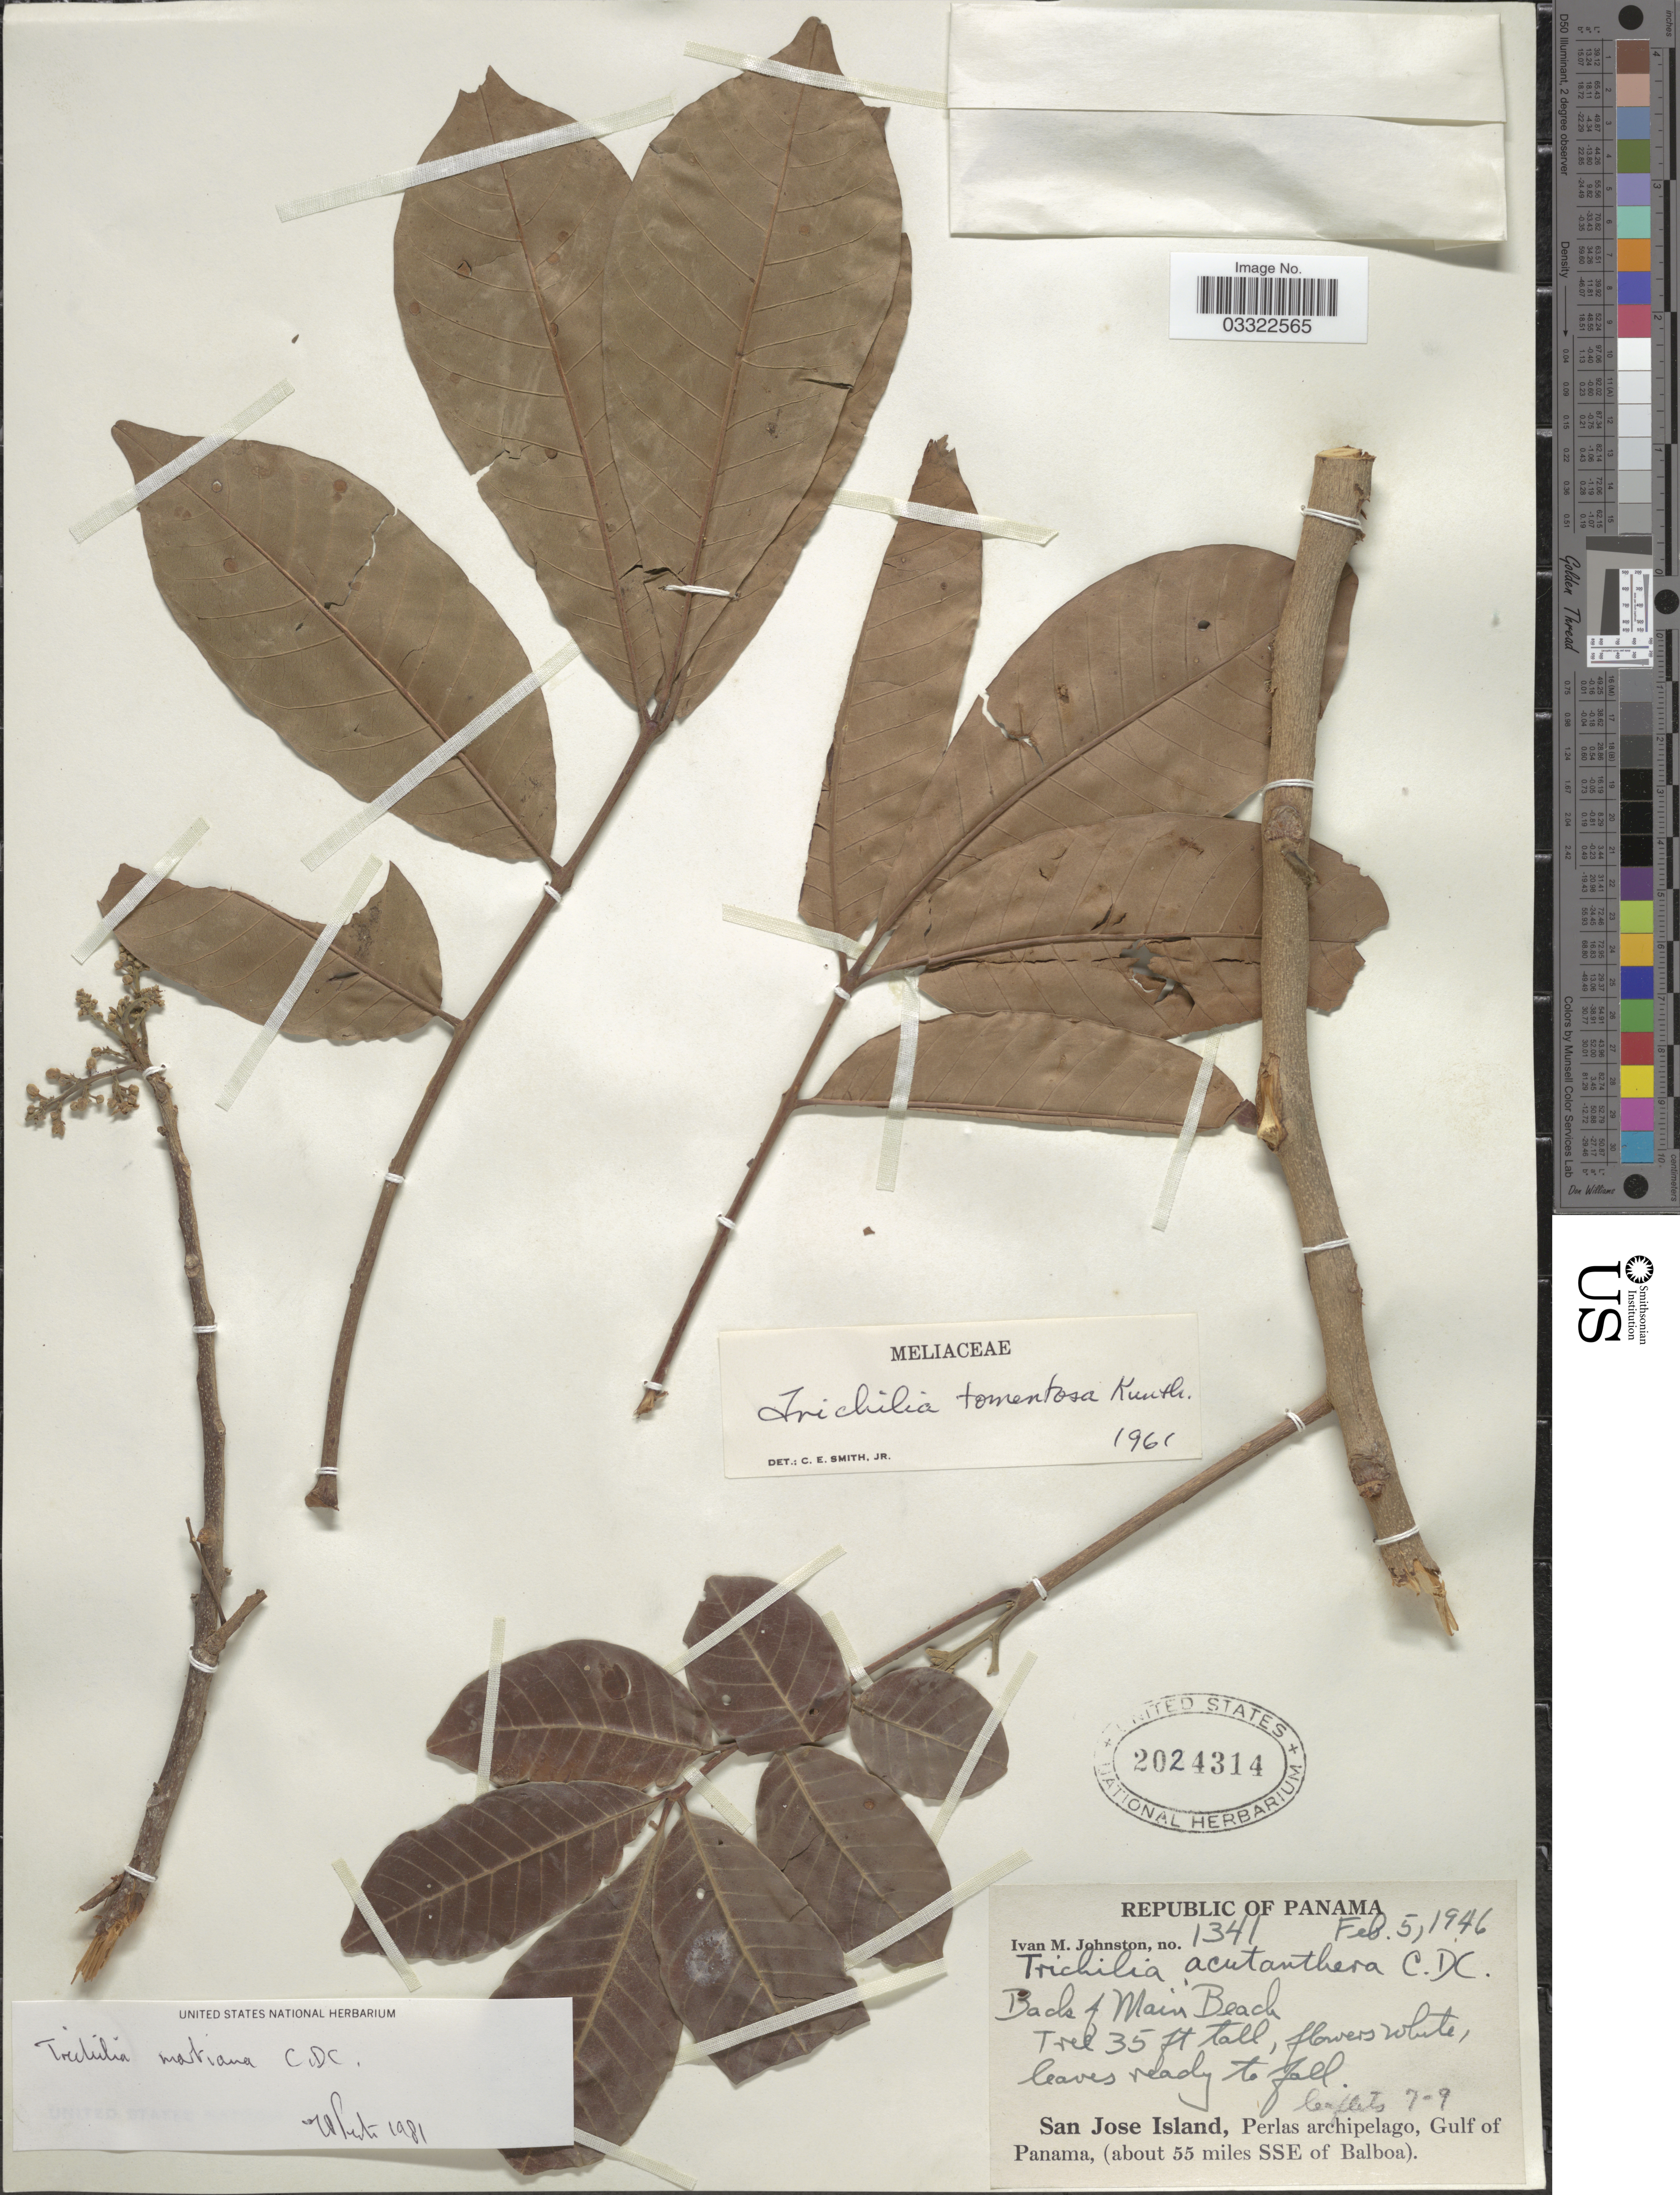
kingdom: Plantae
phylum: Tracheophyta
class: Magnoliopsida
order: Sapindales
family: Meliaceae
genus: Trichilia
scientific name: Trichilia martiana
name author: C. DC.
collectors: I.M. Johnston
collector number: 1341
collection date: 1946-02-05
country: Panama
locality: Back of Main Beach. San Jose Island, Perlas archipelago, Gulf of Panama, (about 55 miles SSE of Balboa).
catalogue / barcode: US 2024314